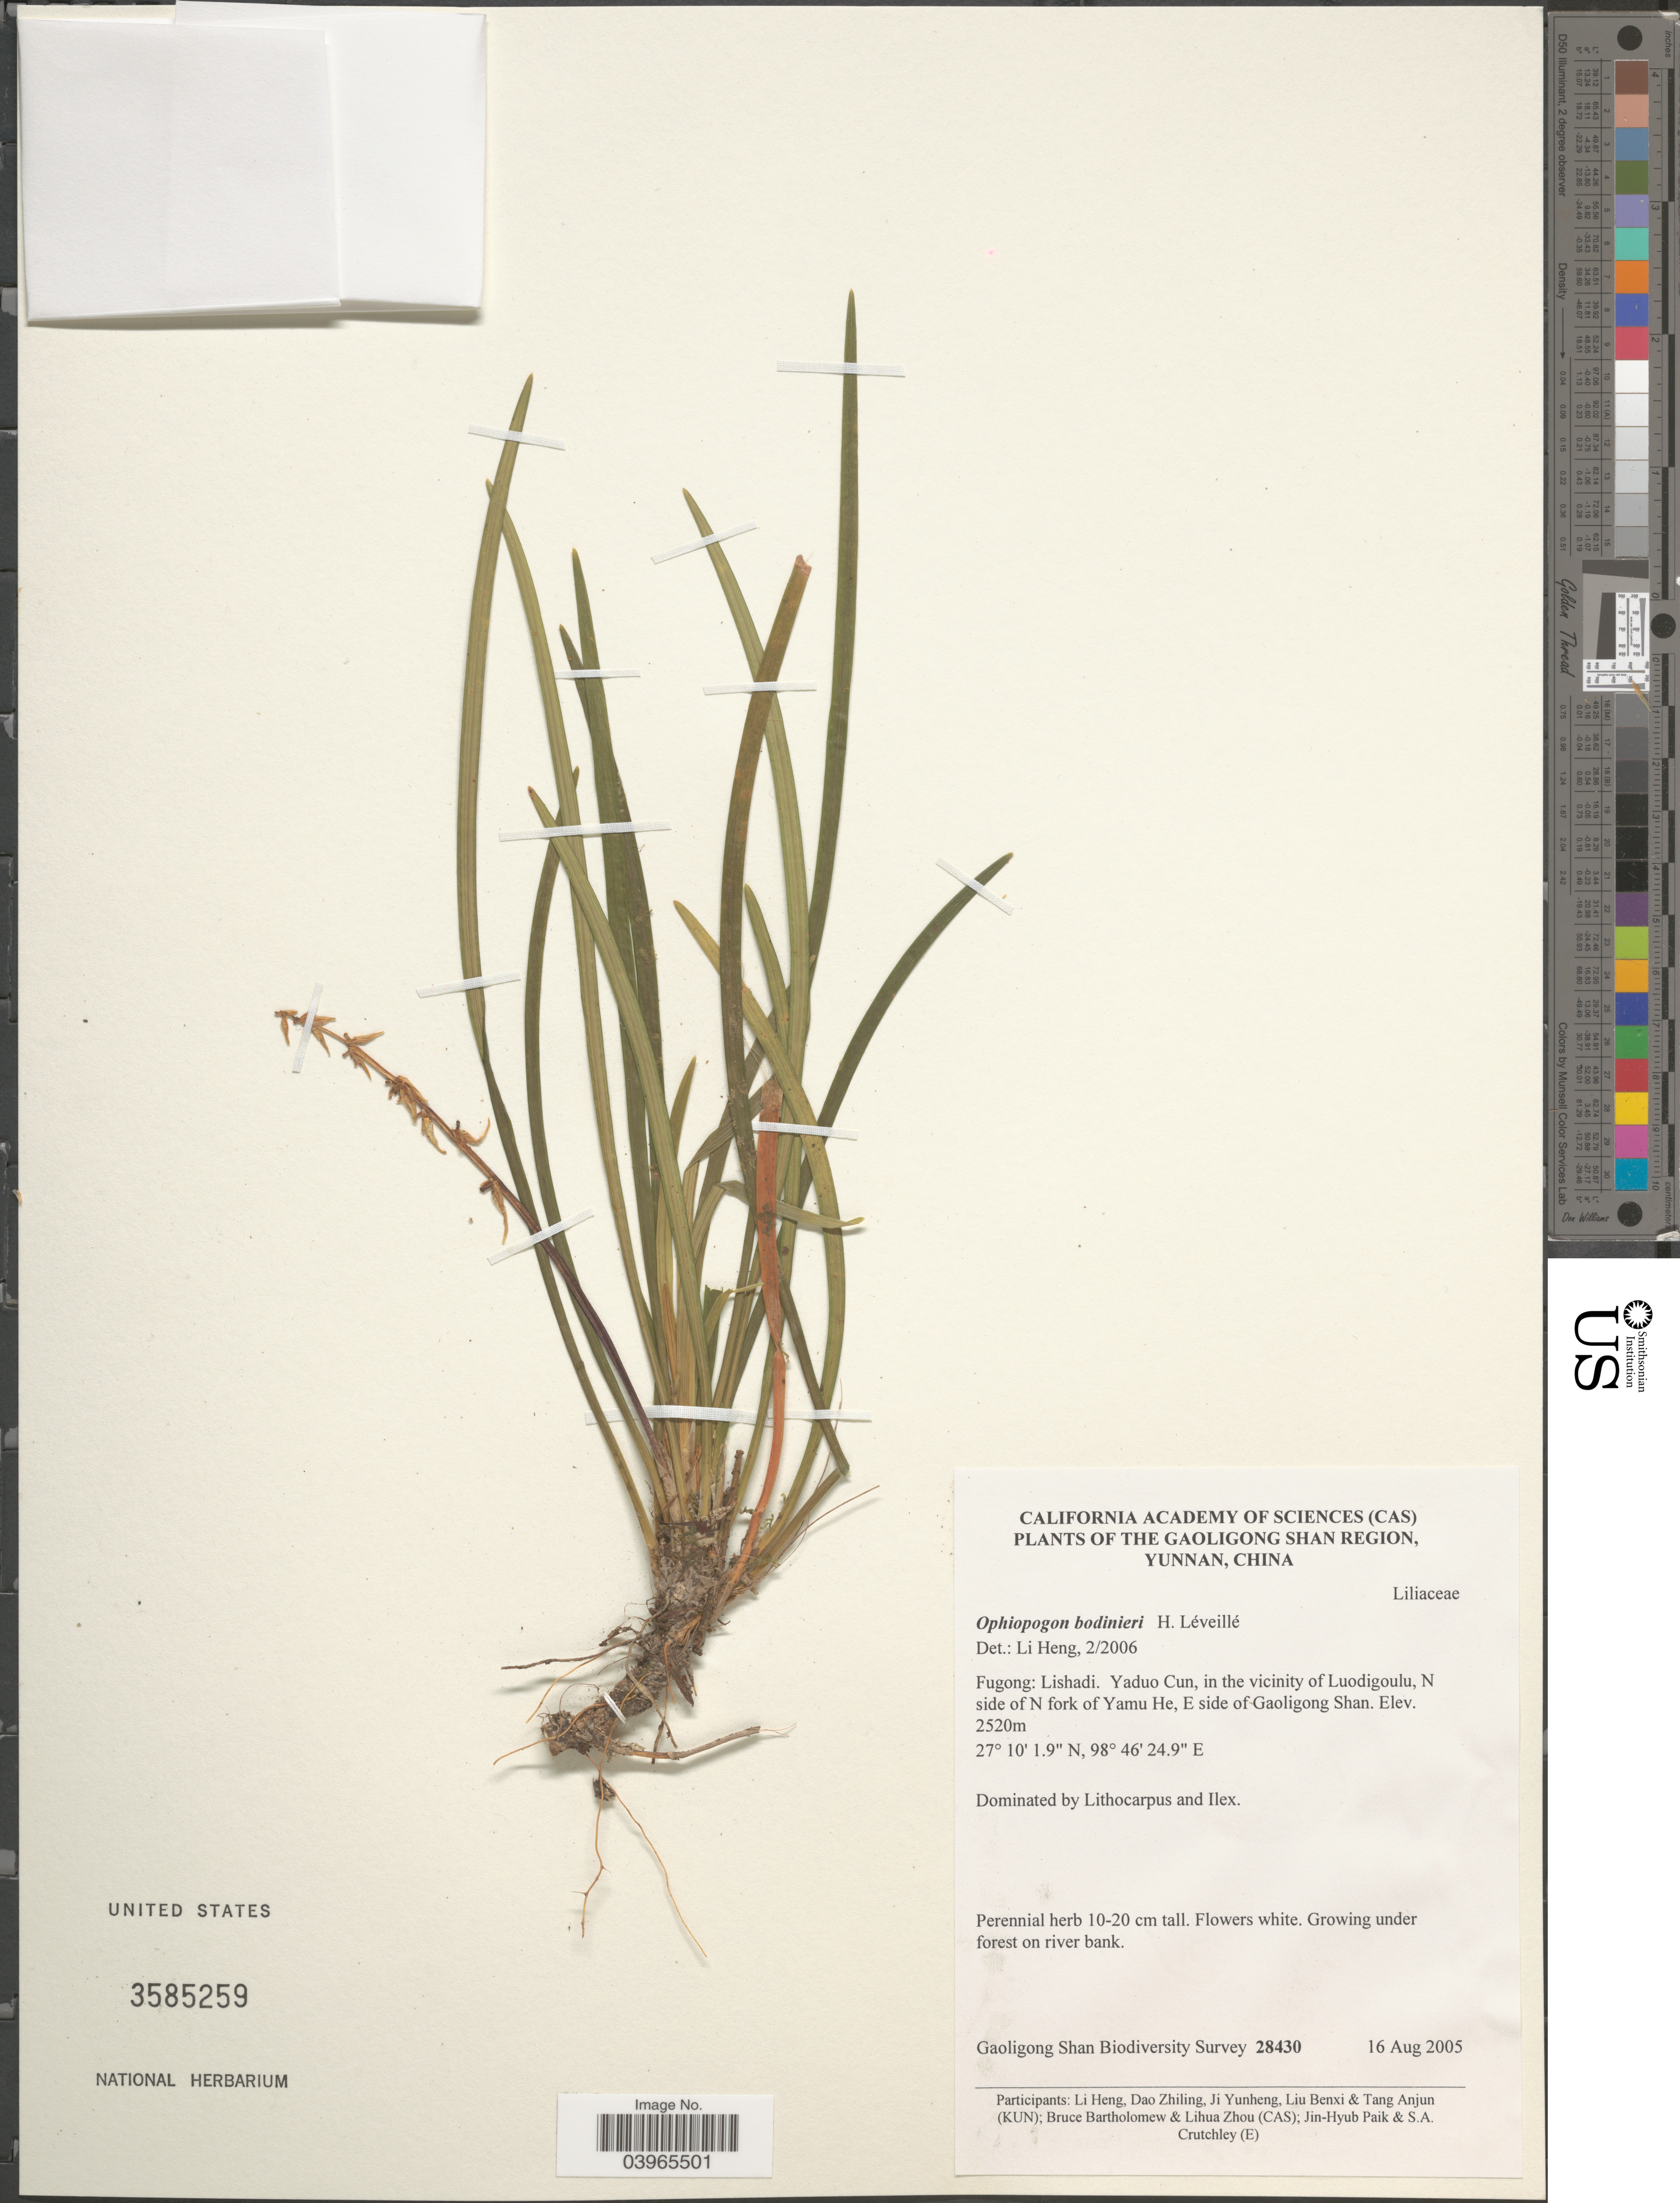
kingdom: Plantae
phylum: Tracheophyta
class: Liliopsida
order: Asparagales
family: Asparagaceae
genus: Ophiopogon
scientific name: Ophiopogon bodinieri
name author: H. Lév.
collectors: Gaoligong Shan Biodiversity Survey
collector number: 28430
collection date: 2005-08-16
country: China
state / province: Yunnan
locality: The Gaoligong Shan Region. Fugong: Lishadi. Yaduo Cun, in the vicinity of Luodigoulu, N side of N fork of Yamu He, E side of Gaoligong Shan.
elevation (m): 2520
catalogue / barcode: US 3585259